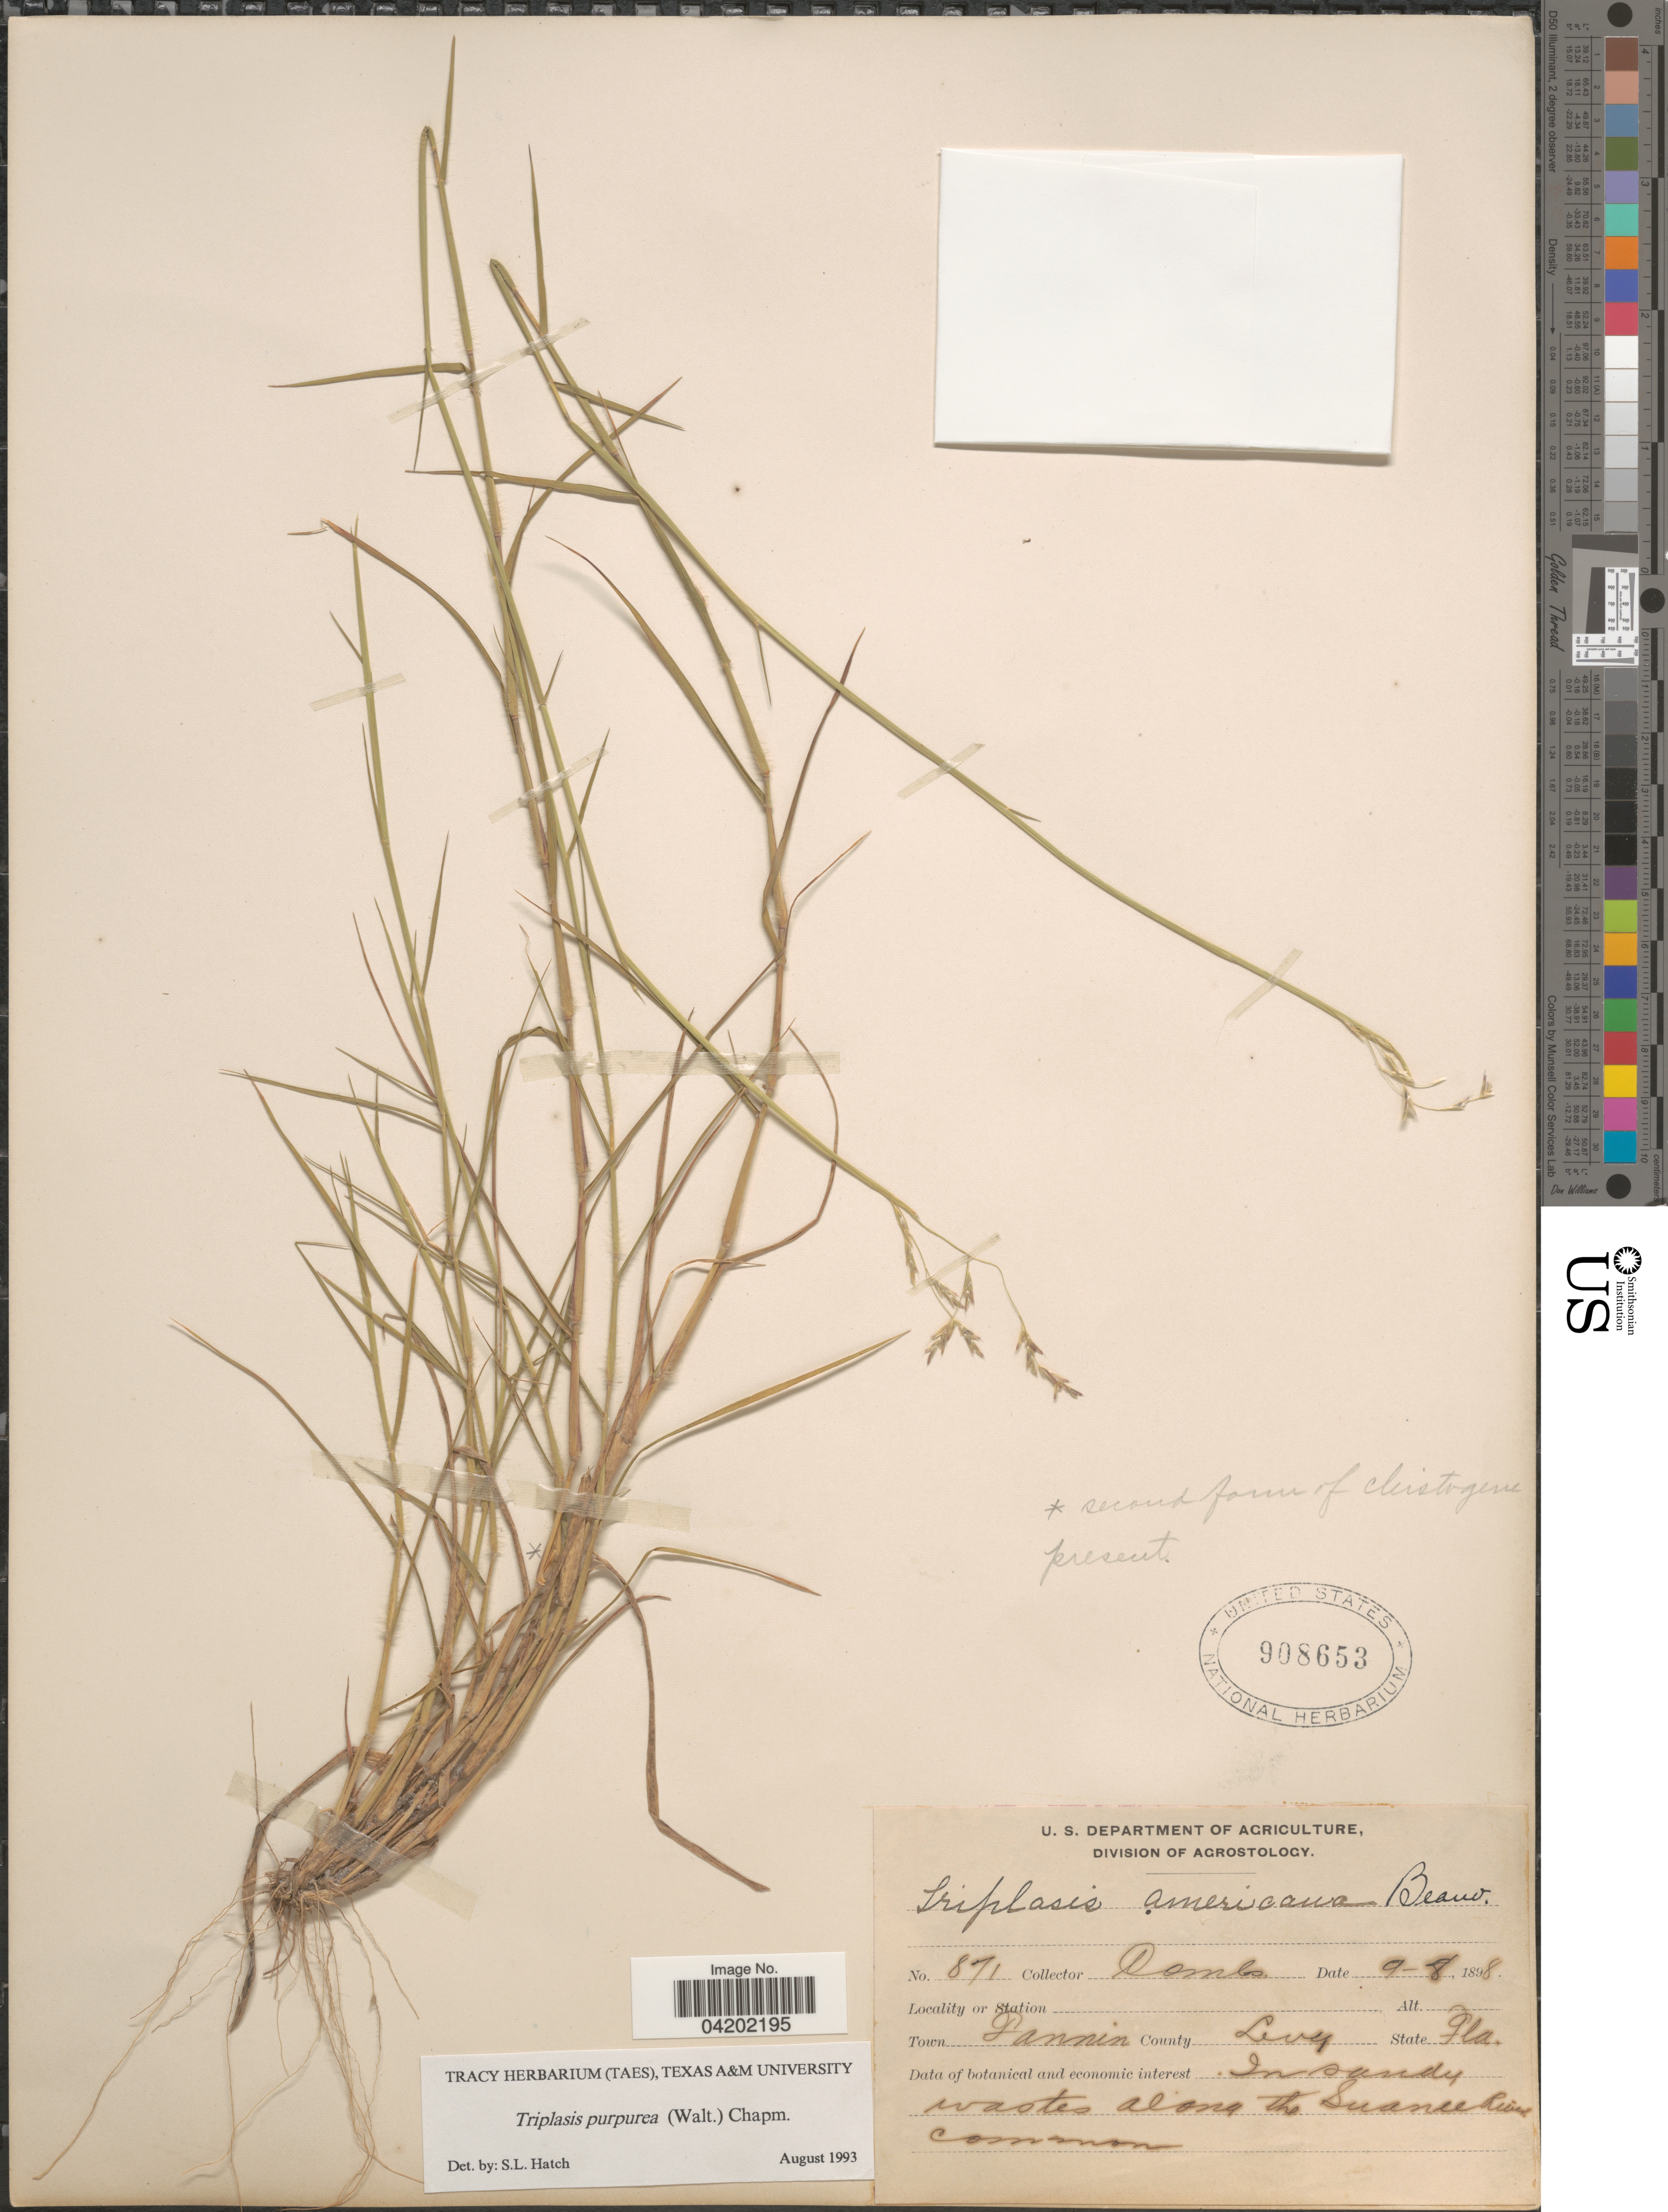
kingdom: Plantae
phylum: Tracheophyta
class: Liliopsida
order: Poales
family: Poaceae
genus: Triplasis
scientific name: Triplasis purpurea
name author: (Walter) Chapm.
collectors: -. Combs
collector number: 871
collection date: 1898-09-08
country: United States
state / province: Florida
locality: Town Tannin County Levy. In sandy wastes along the Suanee River common.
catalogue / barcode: US 908653